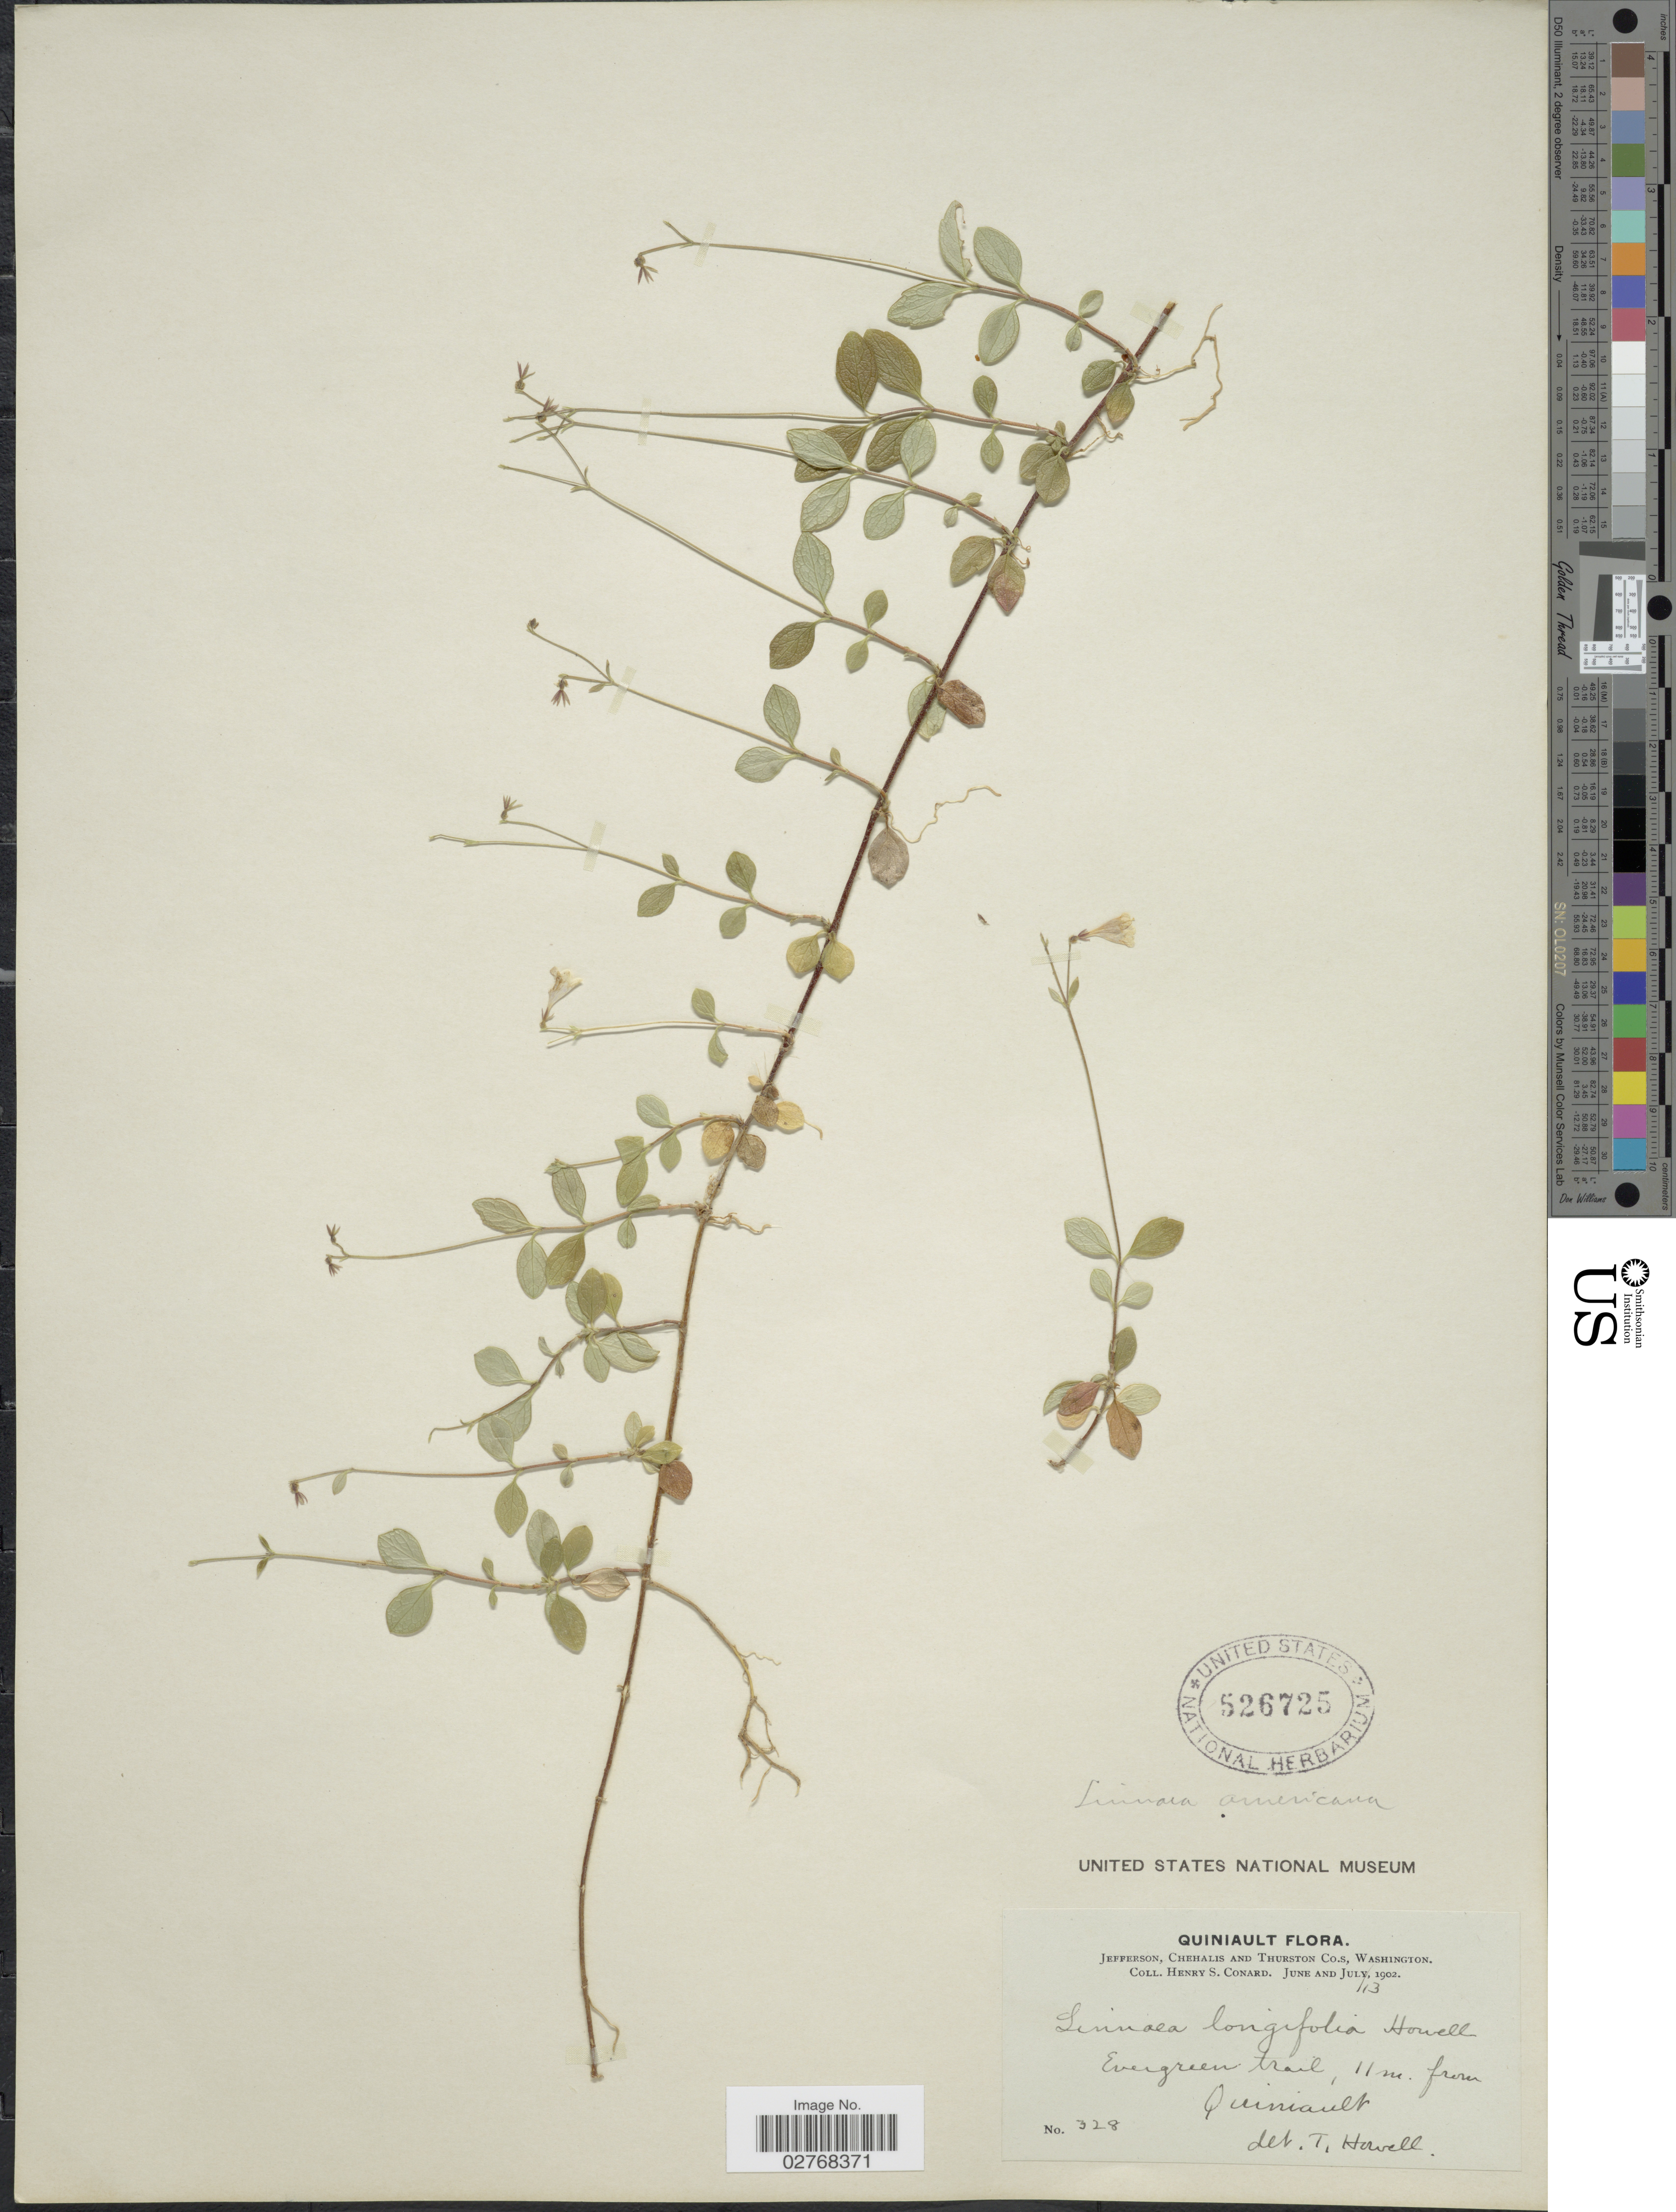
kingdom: Plantae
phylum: Tracheophyta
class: Magnoliopsida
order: Dipsacales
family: Caprifoliaceae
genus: Linnaea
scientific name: Linnaea borealis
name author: L.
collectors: H. S. Conard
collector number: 328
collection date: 1902-07-13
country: United States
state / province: Washington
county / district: Thurston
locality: Quiniault. Jefferson, Chehalis and Thurston Co.s, Washington. Evergreen trail, 11 mi. from Quiniault.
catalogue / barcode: US 526725